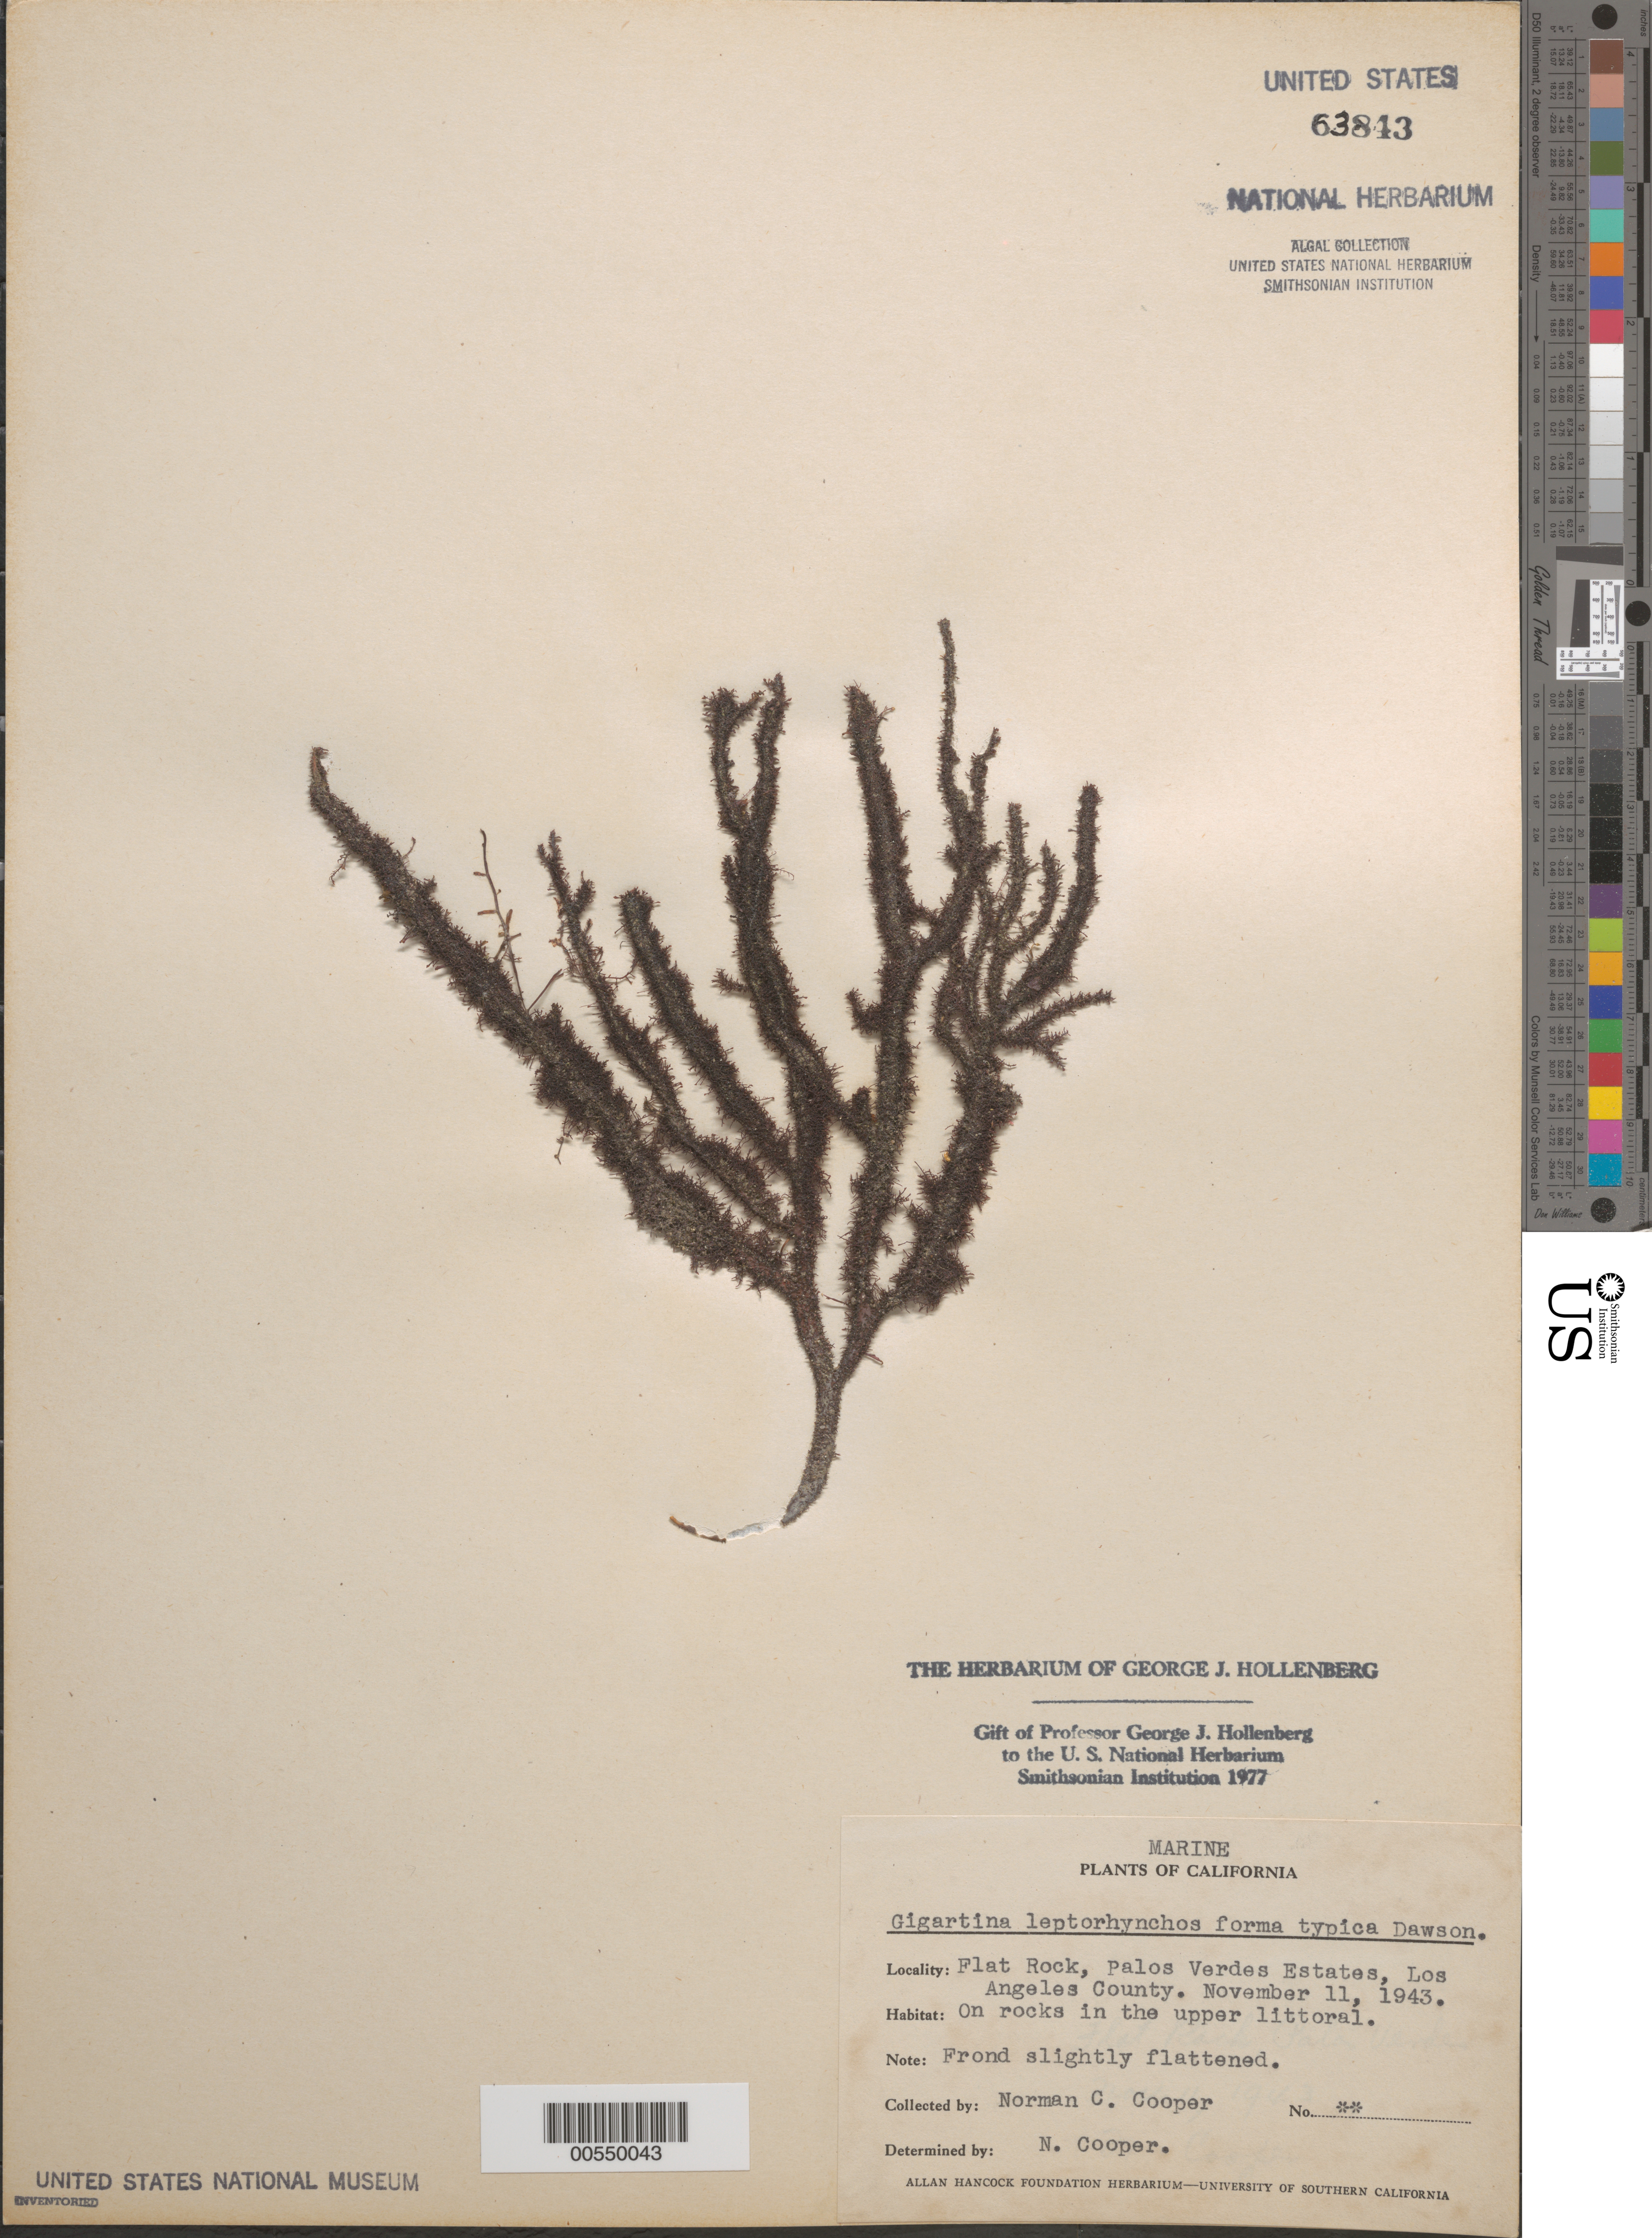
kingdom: Plantae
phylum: Rhodophyta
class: Florideophyceae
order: Gigartinales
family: Gigartinaceae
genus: Mazzaella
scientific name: Mazzaella leptorhynchos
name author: (J. Agardh) Leister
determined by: Algae name updating Project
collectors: N. Cooper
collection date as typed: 11 Nov 1943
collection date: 1943-11-11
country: United States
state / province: California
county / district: Los Angeles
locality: Flat Rock, Palos Verdes Estates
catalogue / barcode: US 63843